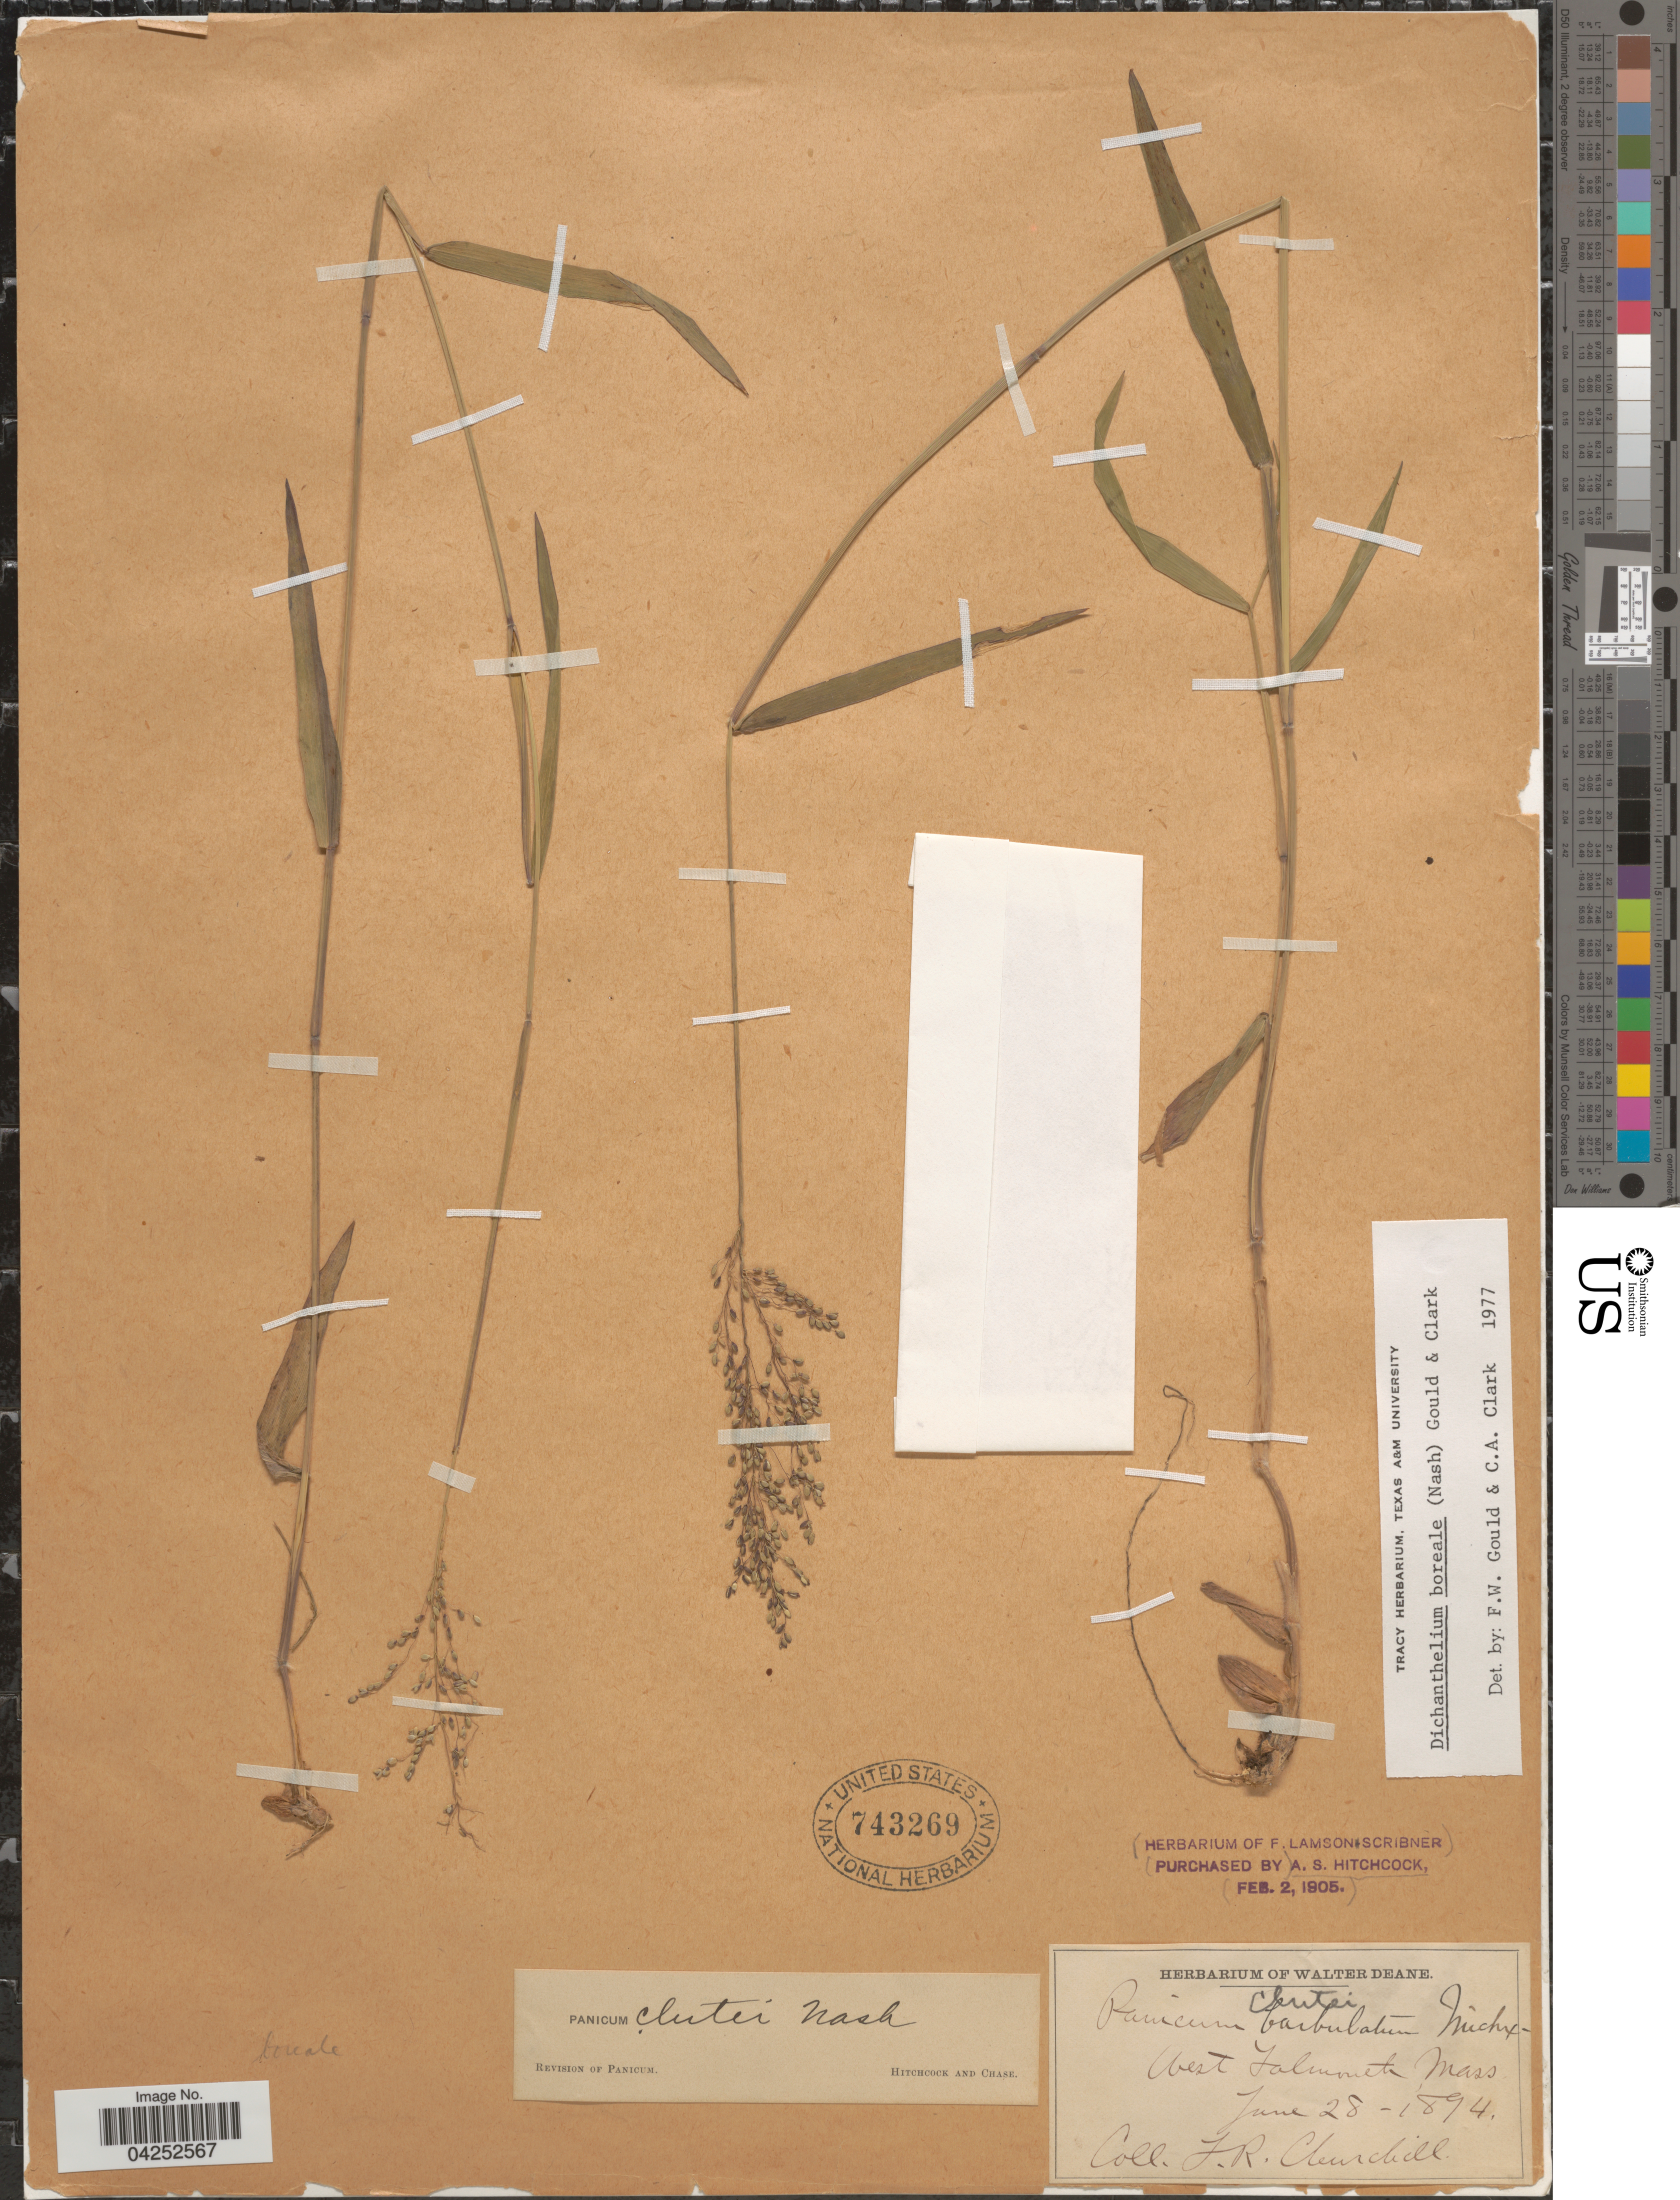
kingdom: Plantae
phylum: Tracheophyta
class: Liliopsida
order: Poales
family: Poaceae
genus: Dichanthelium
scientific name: Dichanthelium boreale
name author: (Nash) Freckmann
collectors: J. Churchill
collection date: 1894-06-28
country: United States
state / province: Massachusetts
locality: West Falmouth.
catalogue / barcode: US 743269